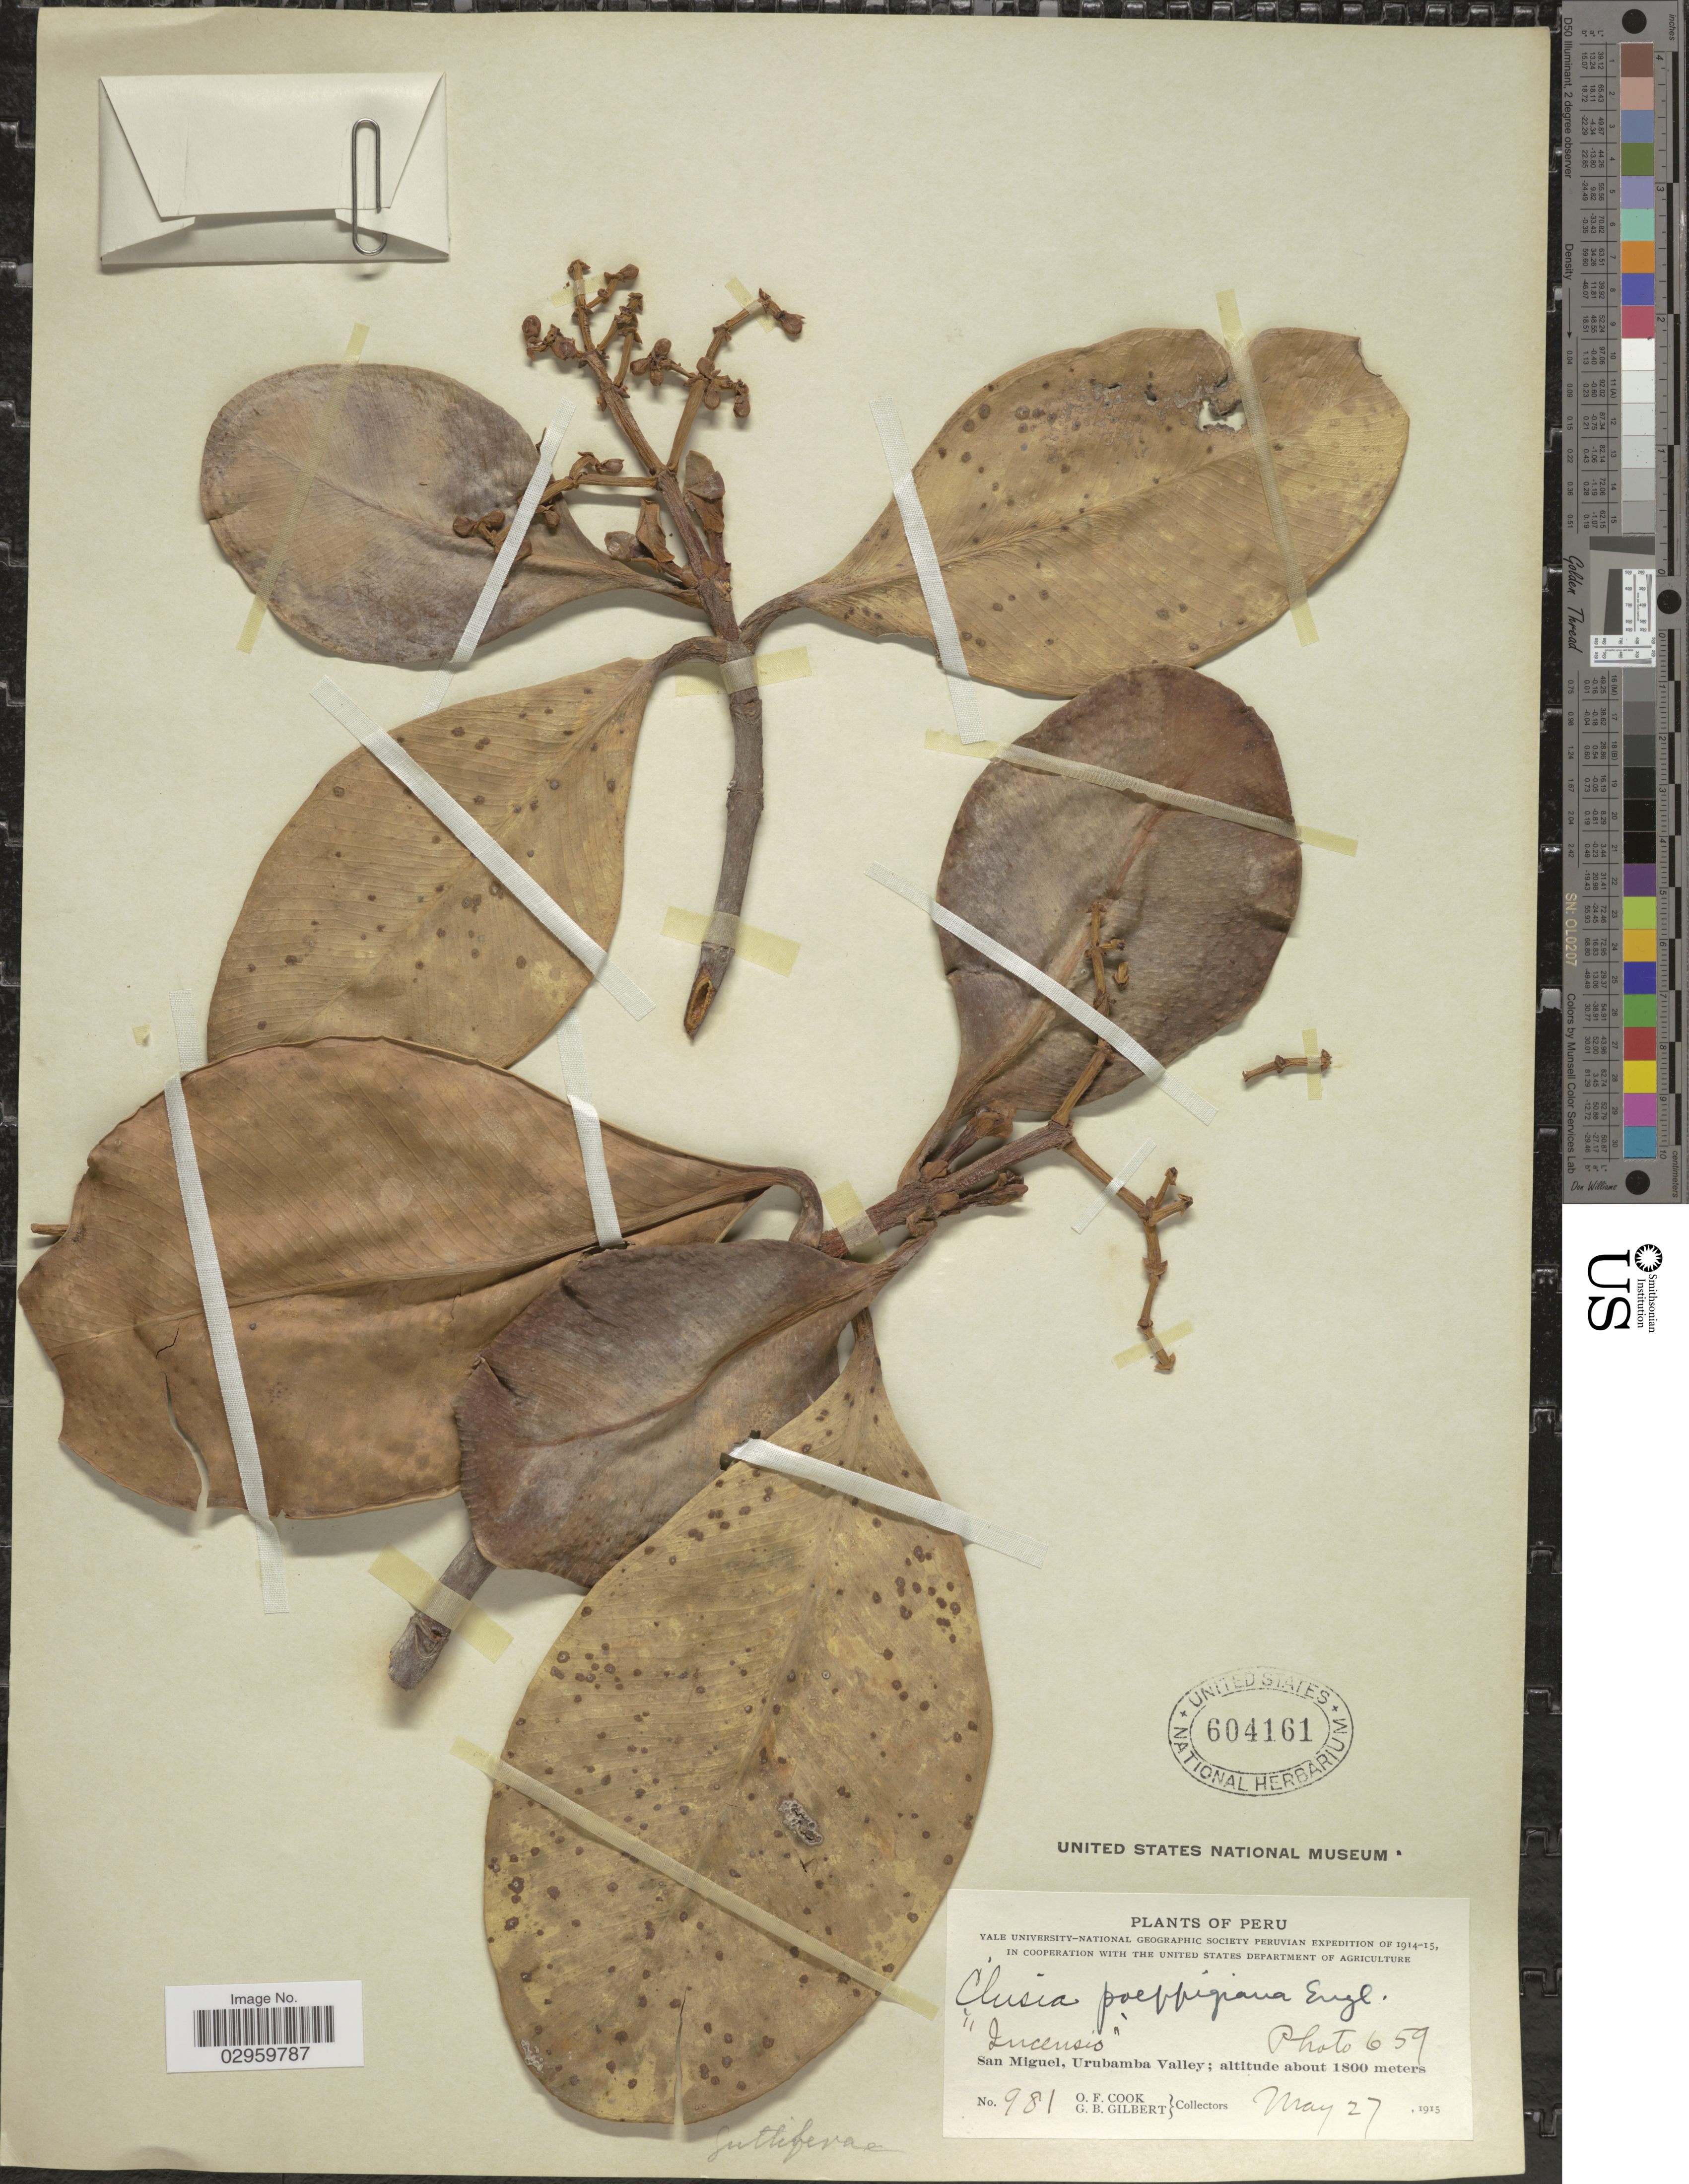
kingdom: Plantae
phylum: Tracheophyta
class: Magnoliopsida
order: Malpighiales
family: Clusiaceae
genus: Clusia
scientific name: Clusia poeppigiana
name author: Engl.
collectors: O. F. Cook & G. B. Gilbert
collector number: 981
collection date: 1915-05-27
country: Peru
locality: San Miguel, Urubamba Valley.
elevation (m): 1800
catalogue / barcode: US 604161